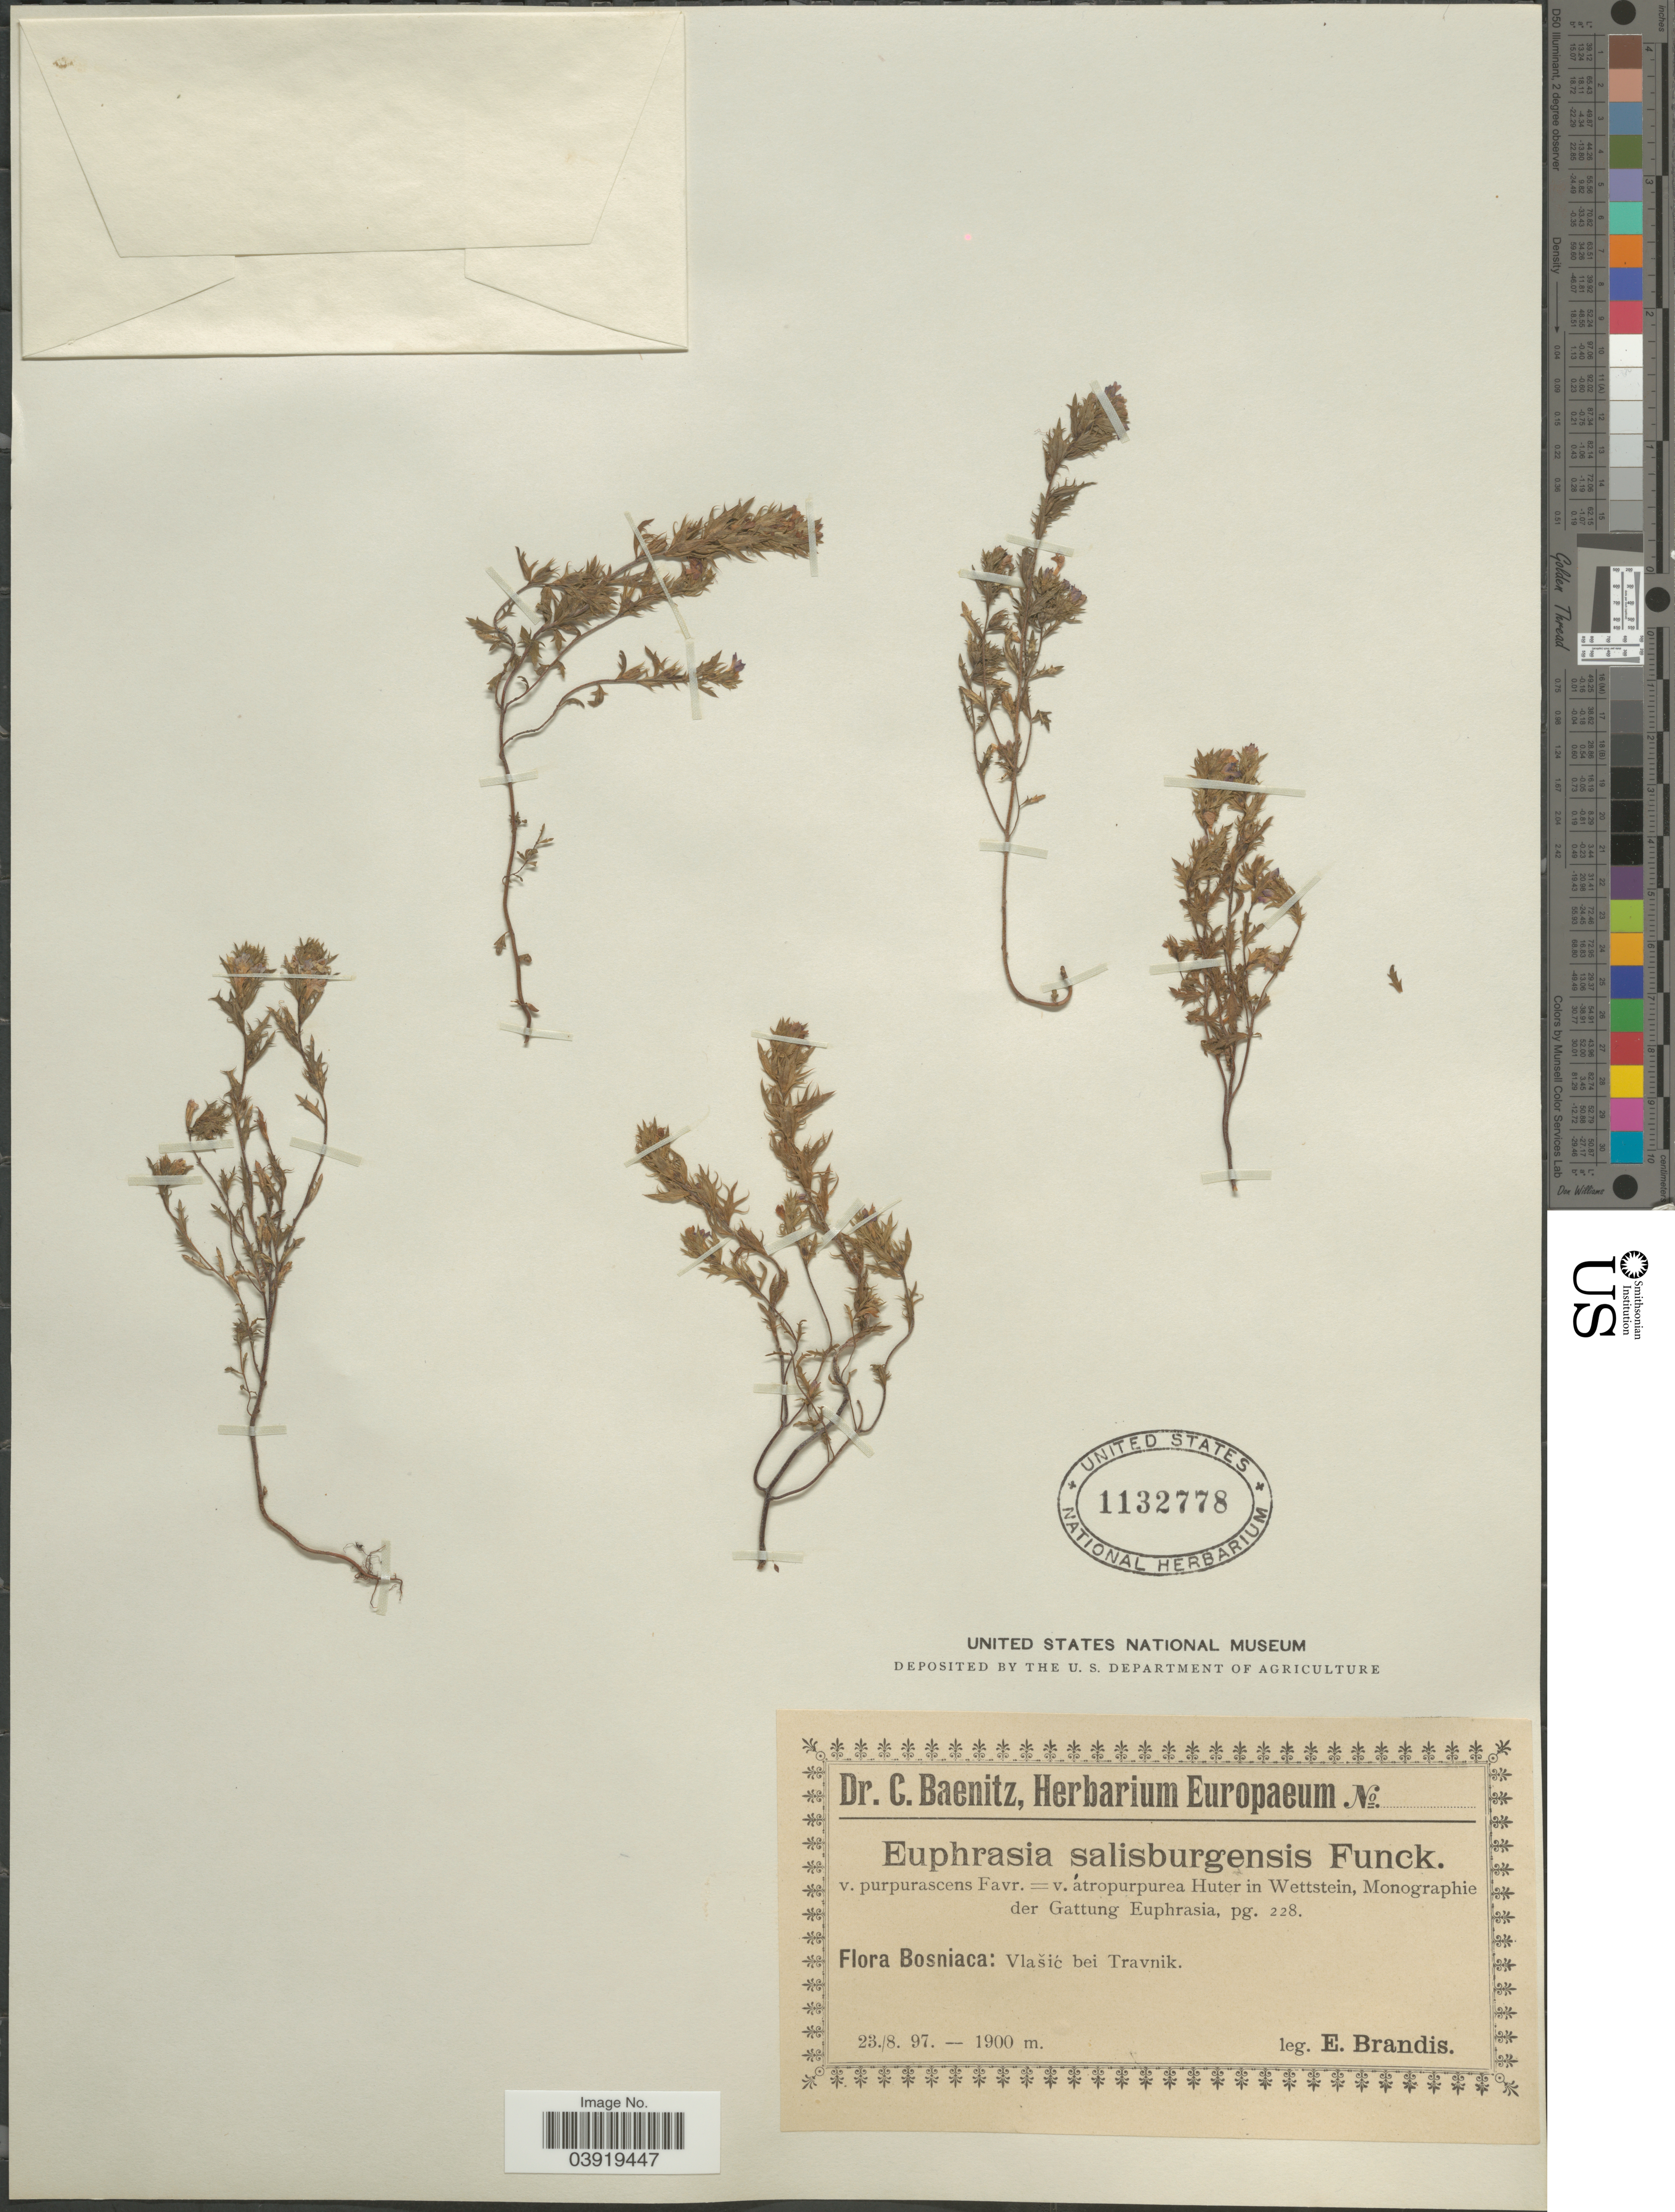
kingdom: Plantae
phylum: Tracheophyta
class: Magnoliopsida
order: Lamiales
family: Orobanchaceae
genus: Euphrasia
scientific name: Euphrasia salisburgensis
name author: Funck ex Hoppe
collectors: E. Brandis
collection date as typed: Transcribed d/m/y: 23/8/97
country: Bosnia and Herzegovina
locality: Bosniaca: Vlašić bei Travnik.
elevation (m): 1900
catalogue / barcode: US 1132778